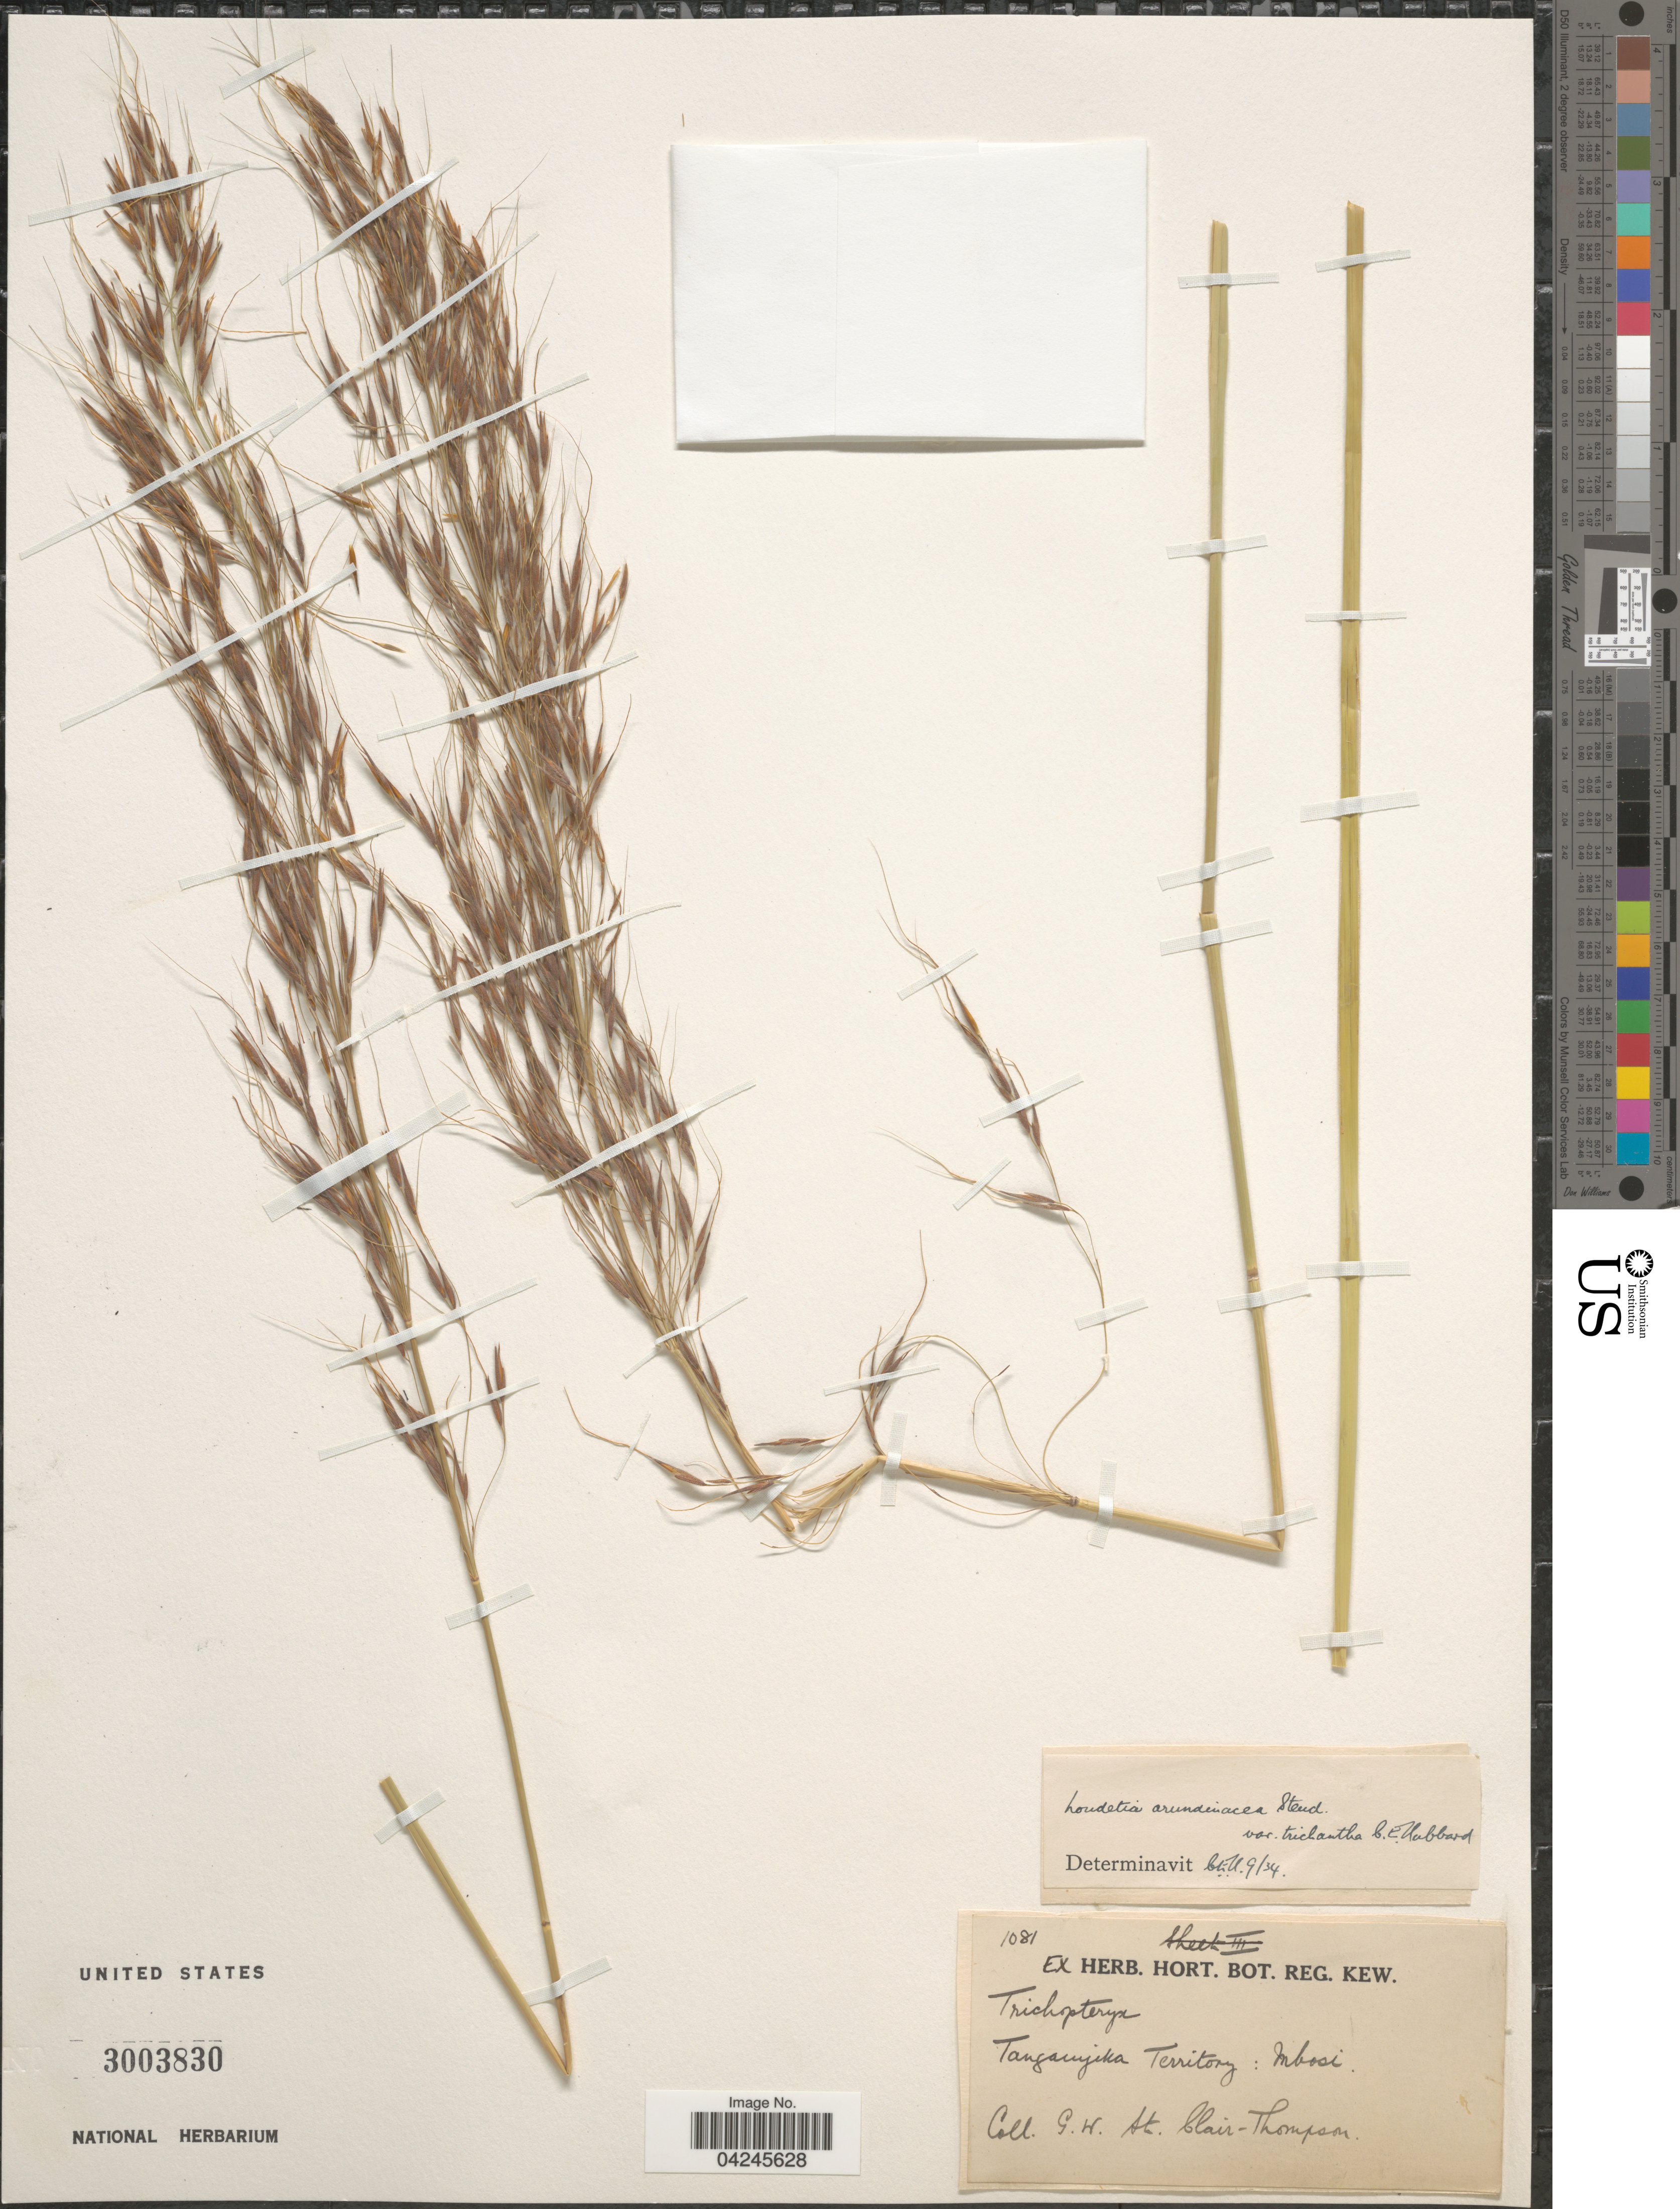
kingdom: Plantae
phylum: Tracheophyta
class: Liliopsida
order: Poales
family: Poaceae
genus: Loudetia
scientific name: Loudetia arundinacea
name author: (Hochst. ex A. Rich.) Steud.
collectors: G. St. Clair-Thompson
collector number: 1081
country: Tanzania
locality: Tanganyika Territory: Mbosi.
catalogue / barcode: US 3003830